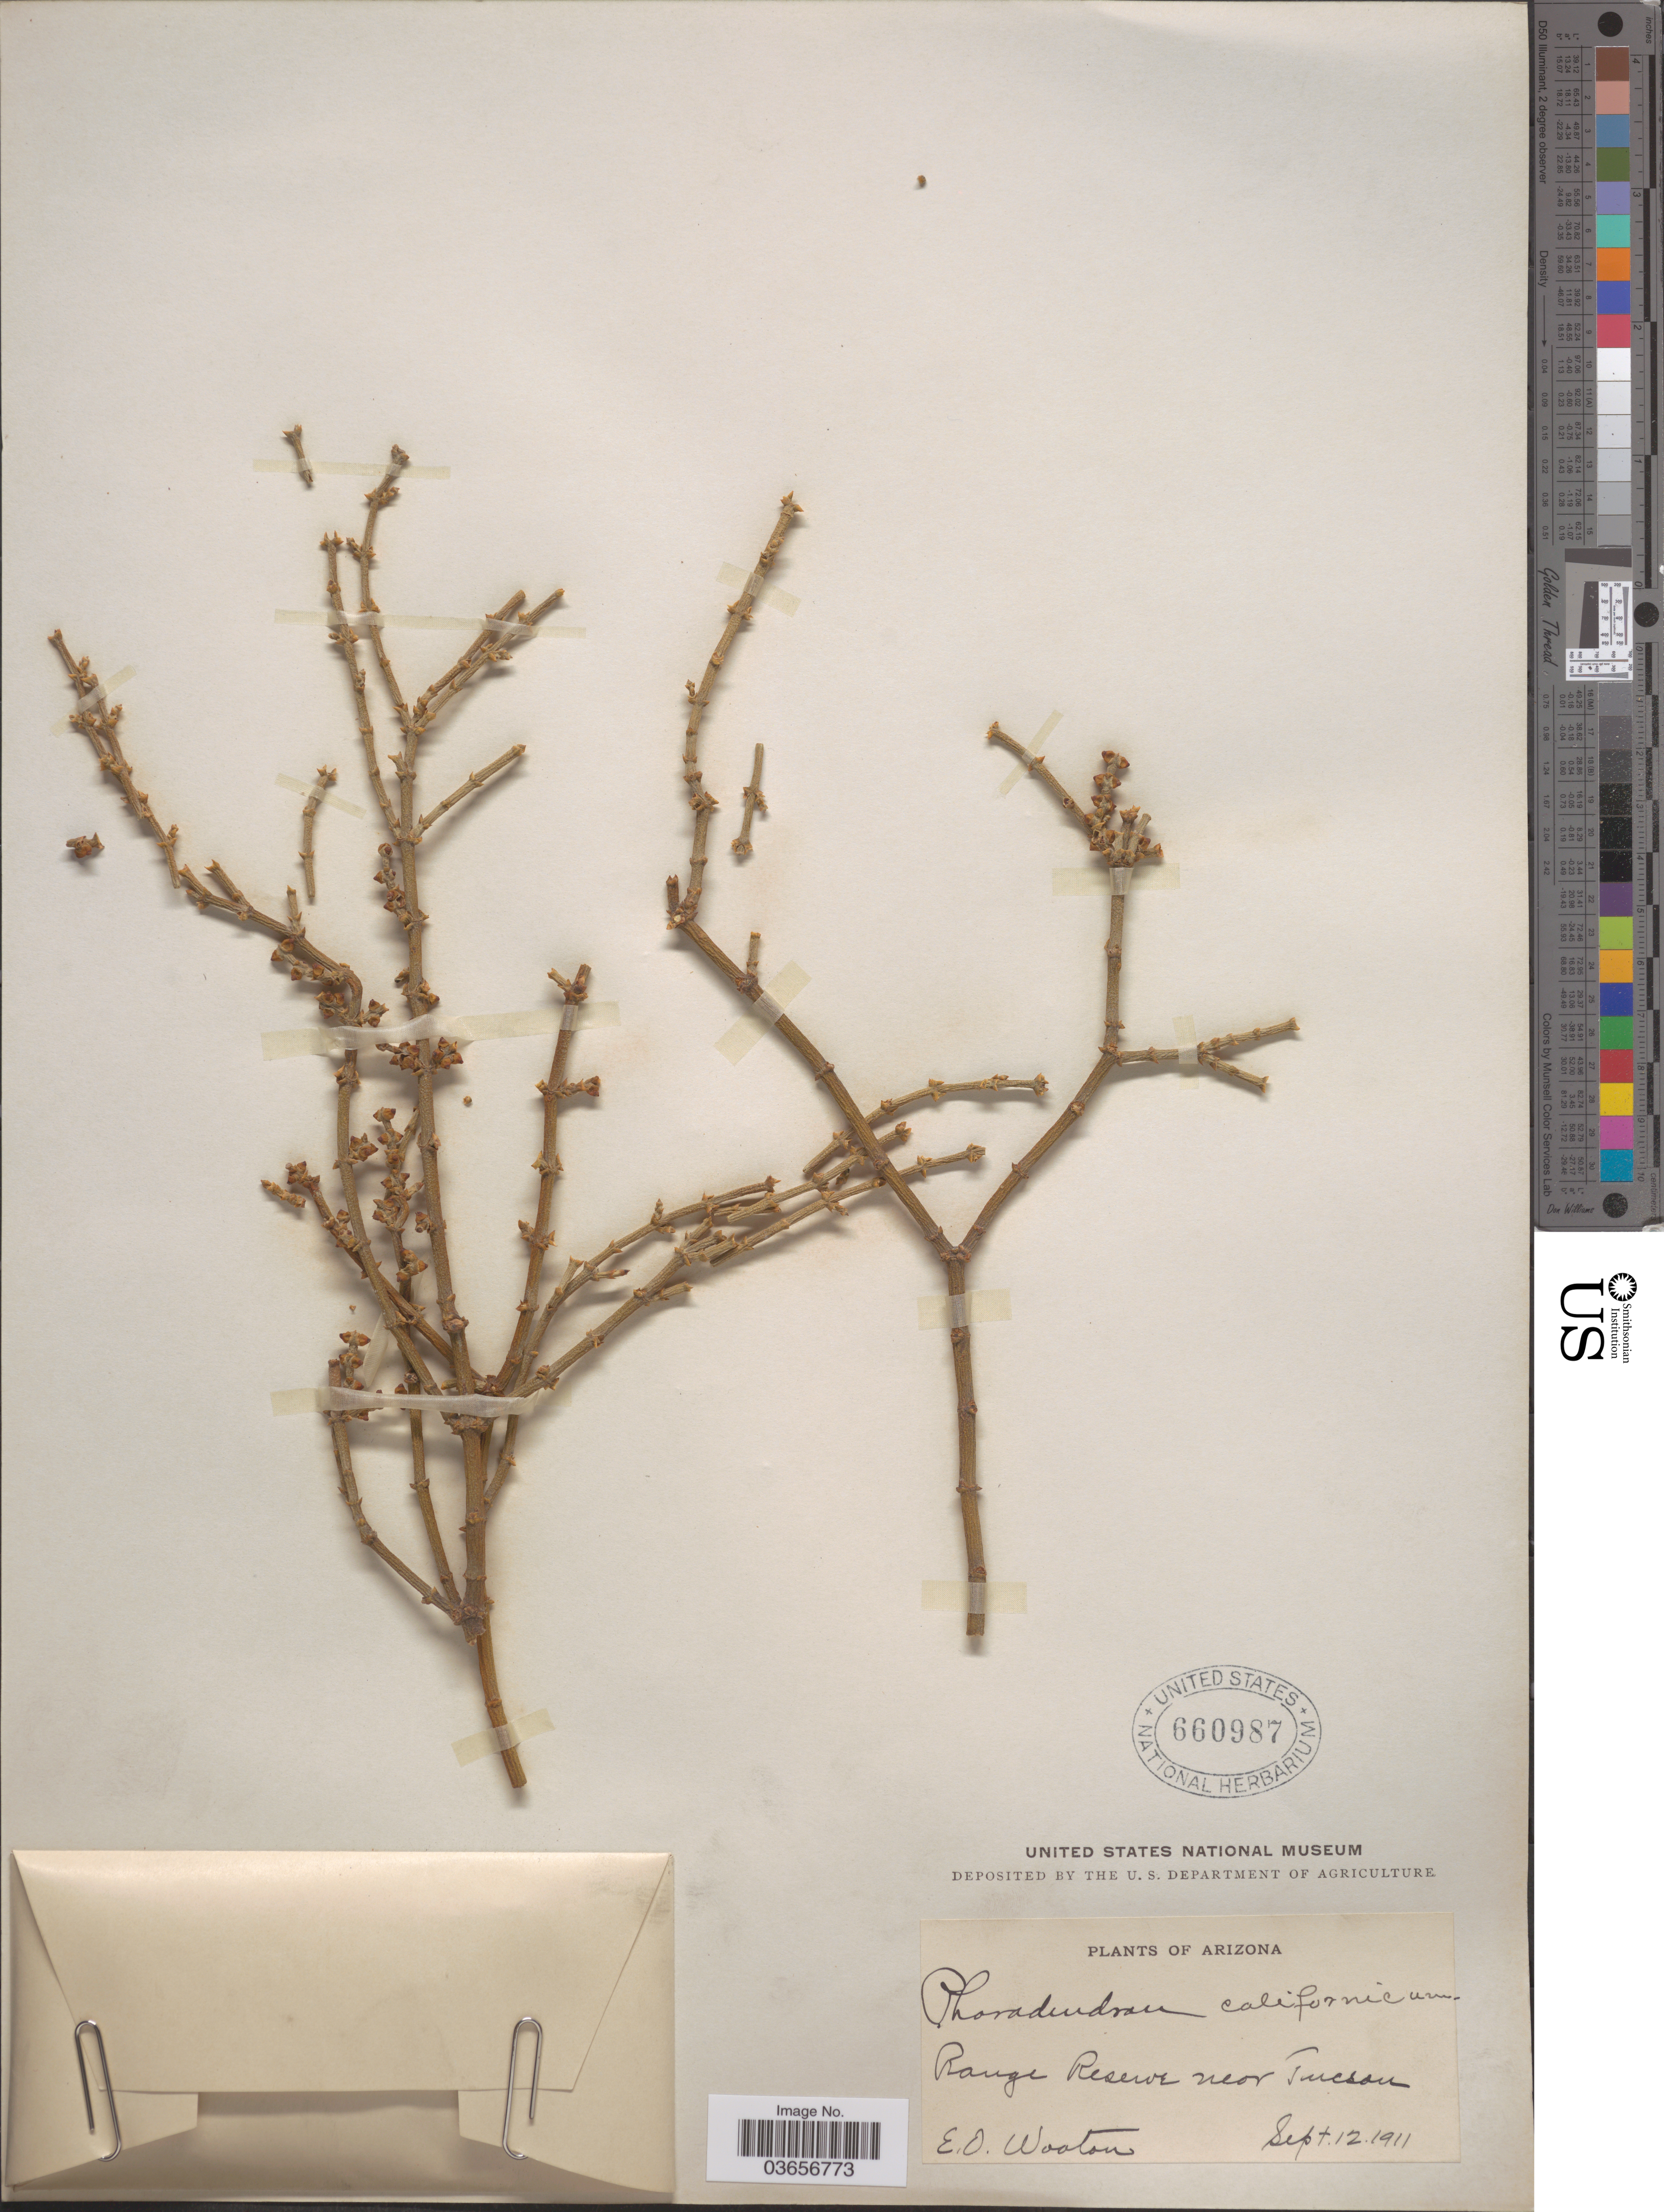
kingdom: Plantae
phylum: Tracheophyta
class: Magnoliopsida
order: Santalales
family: Viscaceae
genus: Phoradendron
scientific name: Phoradendron californicum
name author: Nutt.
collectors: E. O. Wooton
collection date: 1911-09-12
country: United States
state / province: Arizona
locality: Range Reserve near Tucson.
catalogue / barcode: US 660987